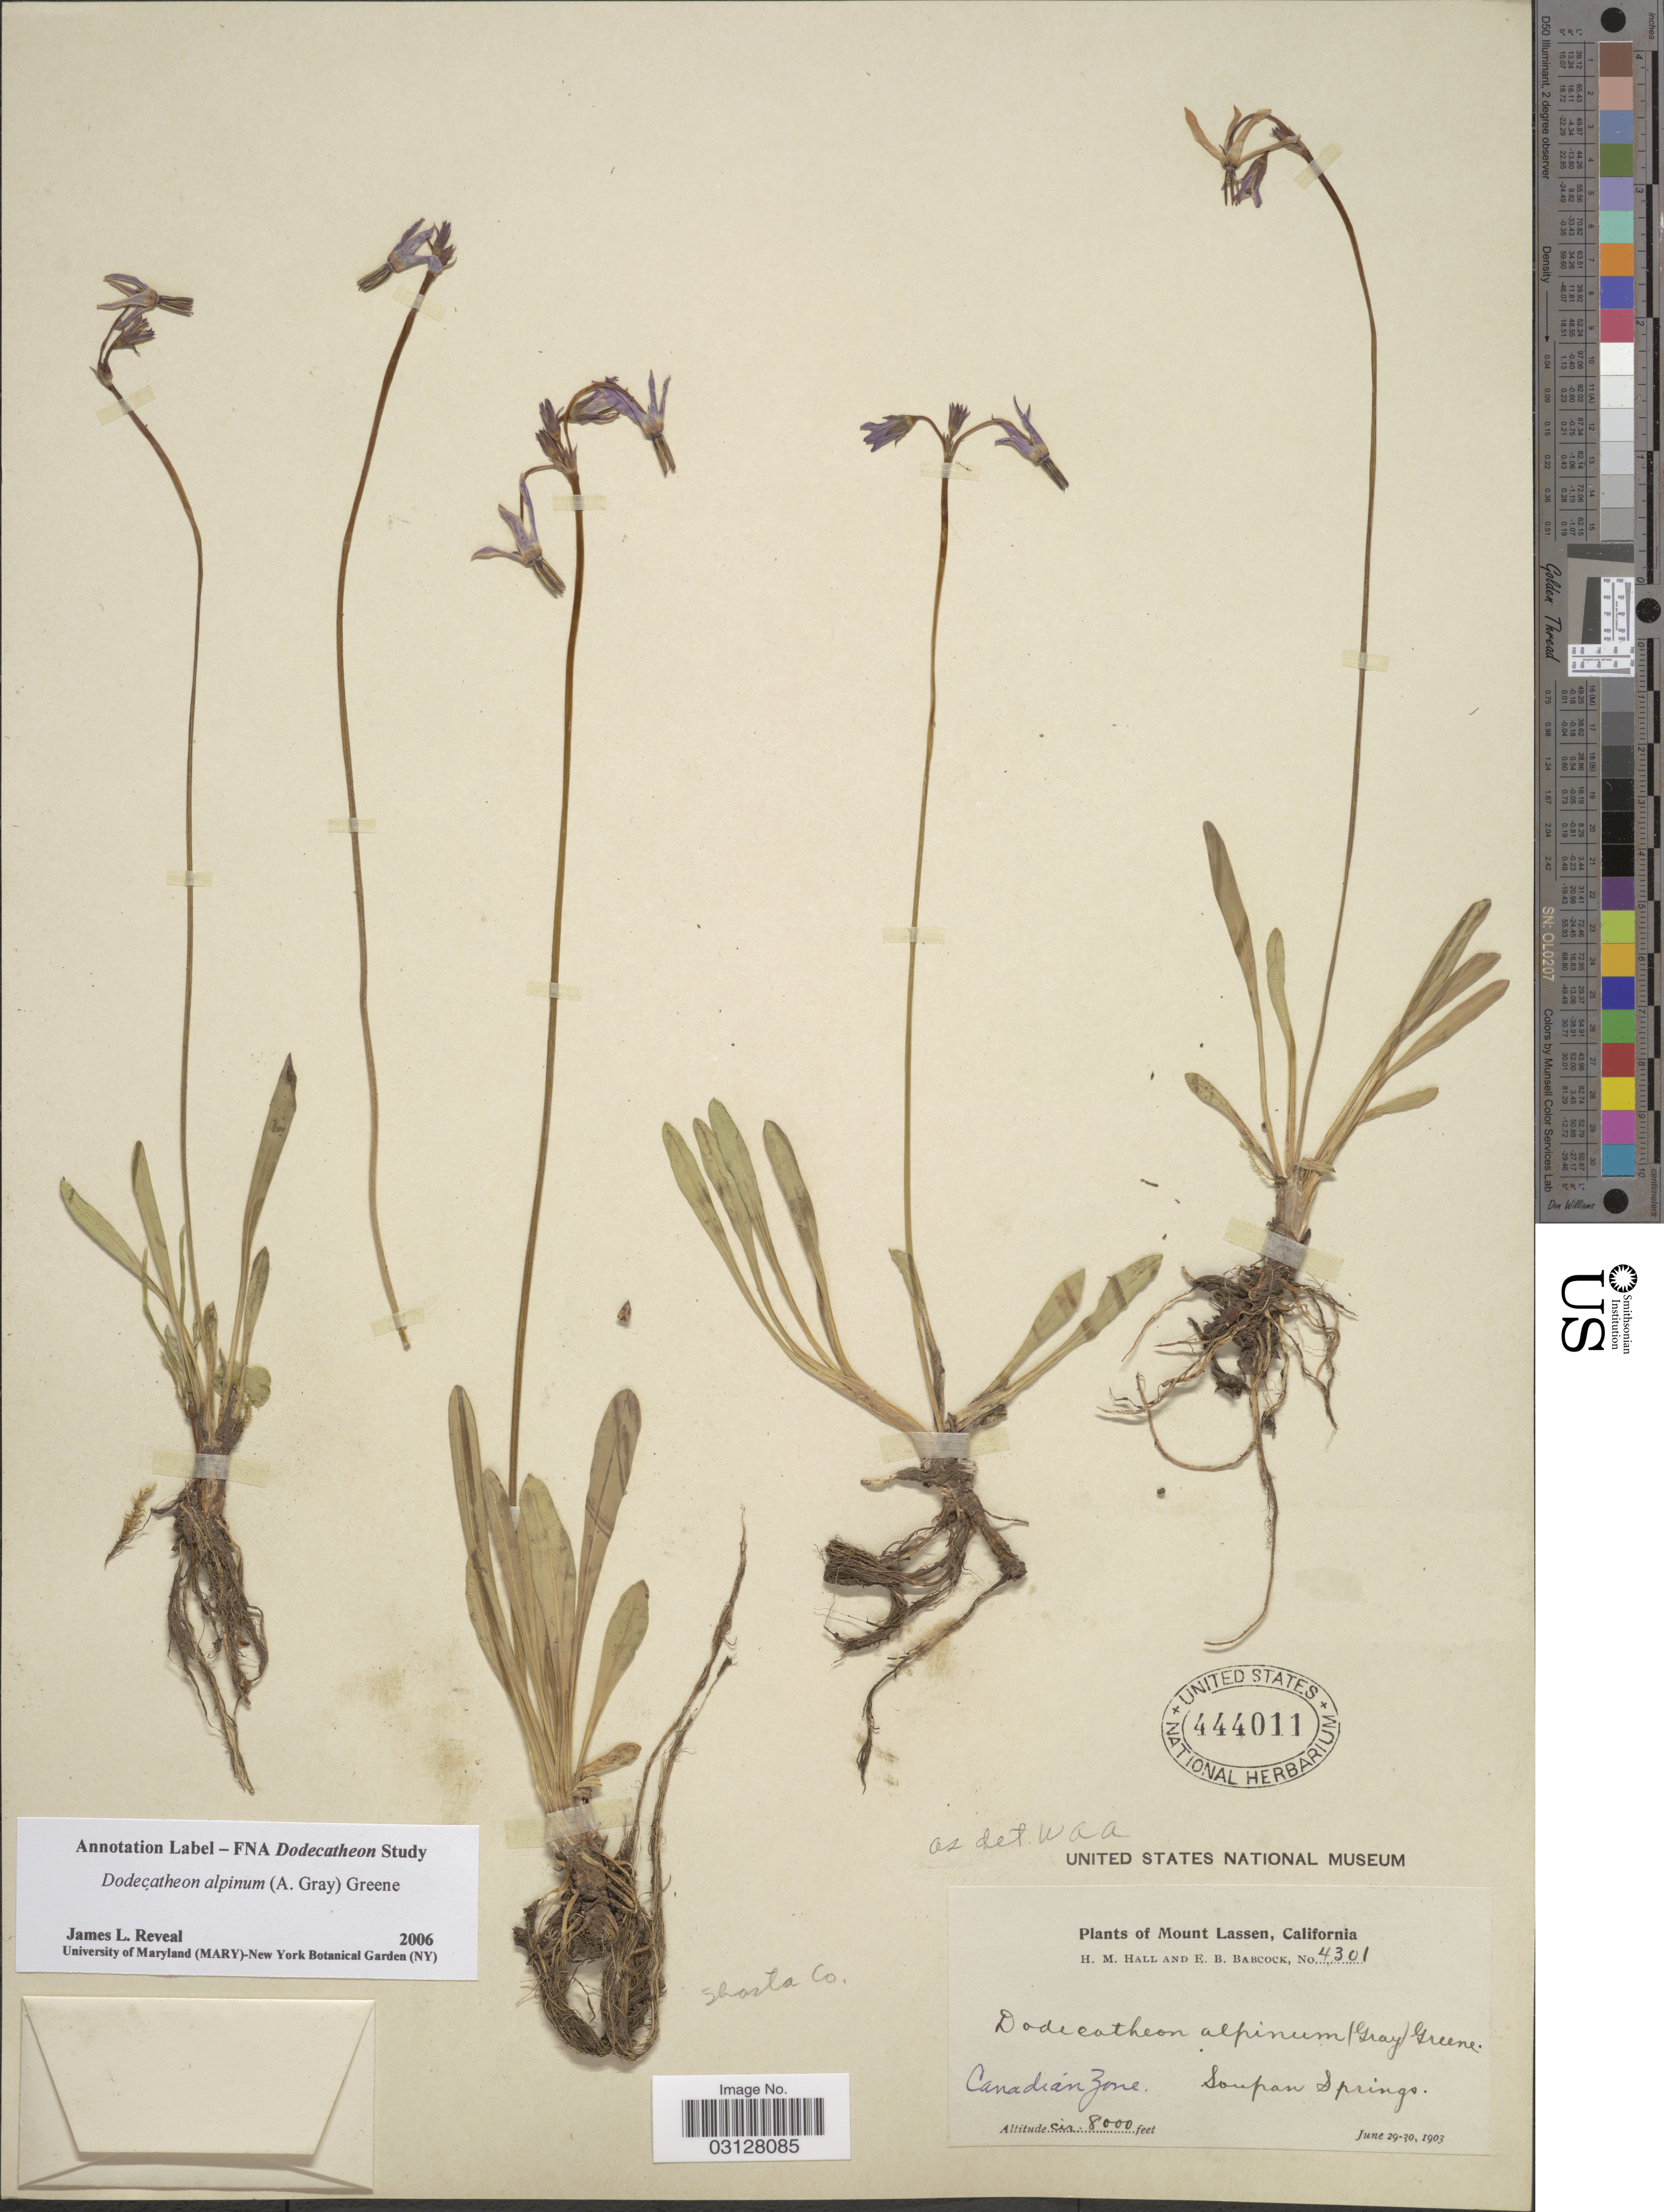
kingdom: Plantae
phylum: Tracheophyta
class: Magnoliopsida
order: Ericales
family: Primulaceae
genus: Dodecatheon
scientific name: Dodecatheon alpinum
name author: (A. Gray) Greene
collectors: H. M. Hall & E. B. Babcock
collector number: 4301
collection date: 1903-06-29/1903-06-30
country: United States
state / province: California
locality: Mount Lassen. Canadian Zone. Soupan Springs.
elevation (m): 2438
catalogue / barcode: US 444011